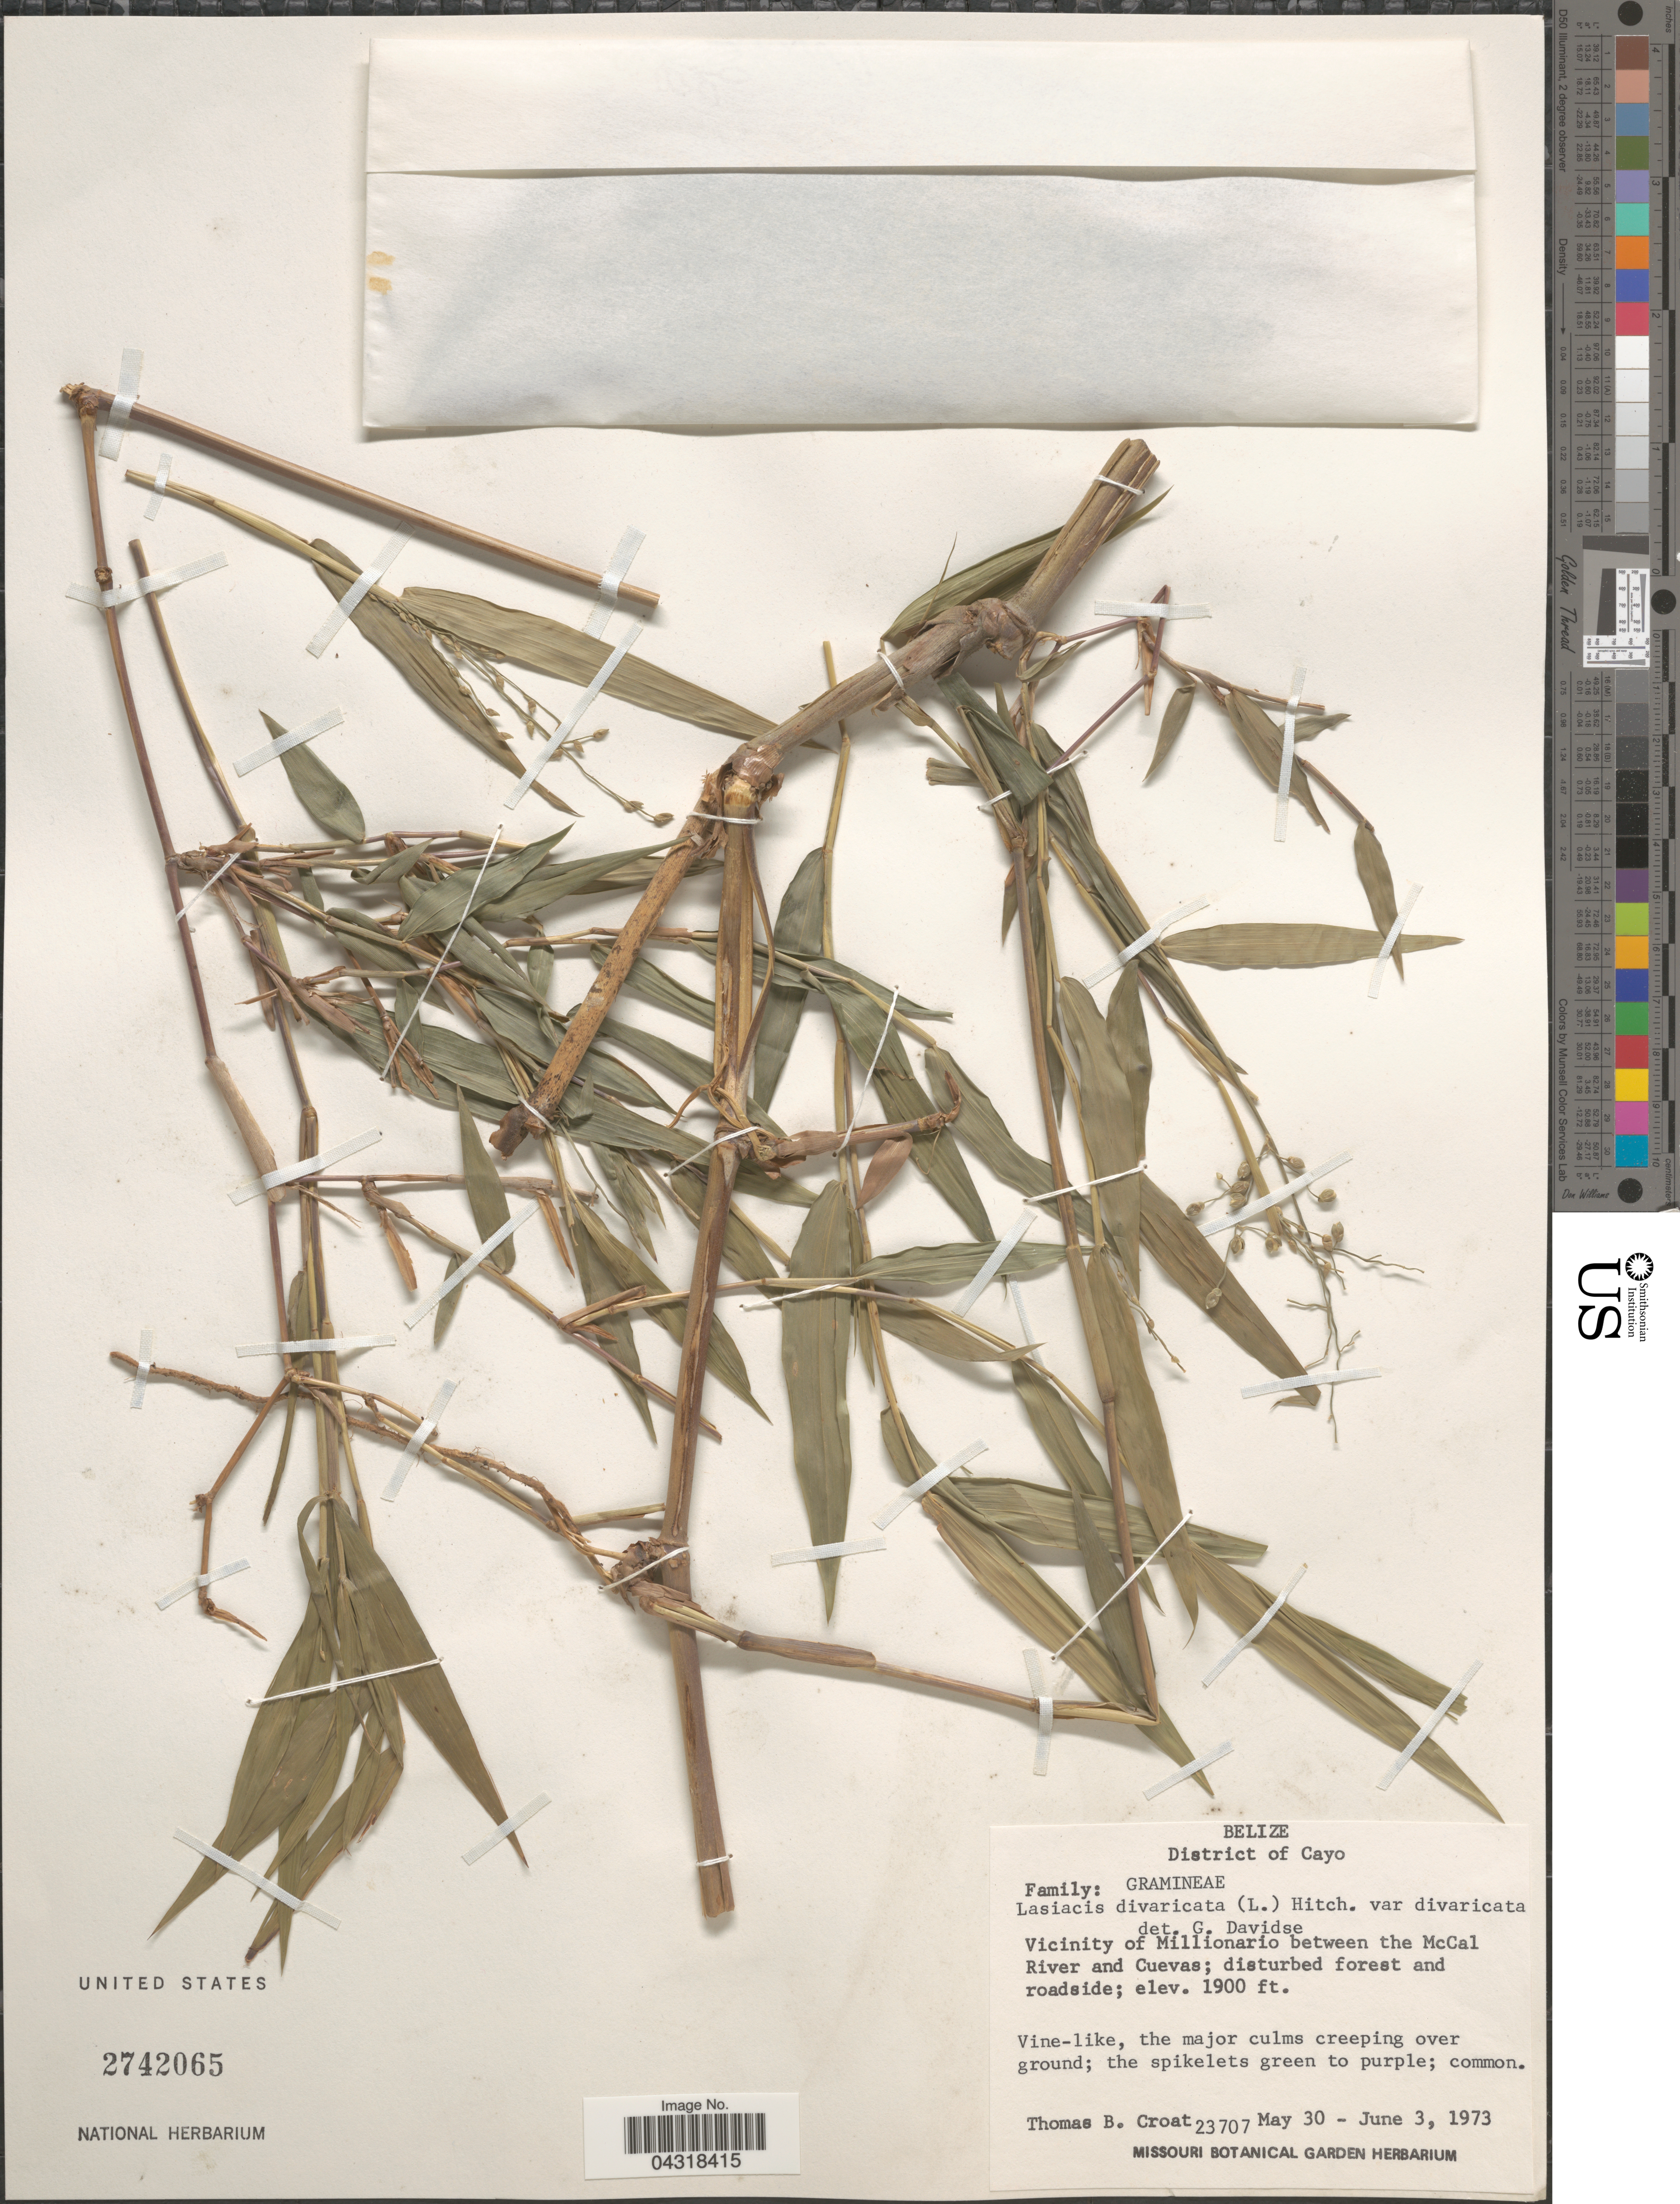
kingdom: Plantae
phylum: Tracheophyta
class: Liliopsida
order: Poales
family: Poaceae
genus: Lasiacis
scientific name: Lasiacis divaricata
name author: (L.) Hitchc.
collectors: T. B. Croat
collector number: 23707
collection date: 1973-05-30/1973-06-03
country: Belize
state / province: Cayo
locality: District of Cayo. Vicinity of Millionario between the McCal River and Cuevas.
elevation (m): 579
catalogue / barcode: US 2742065